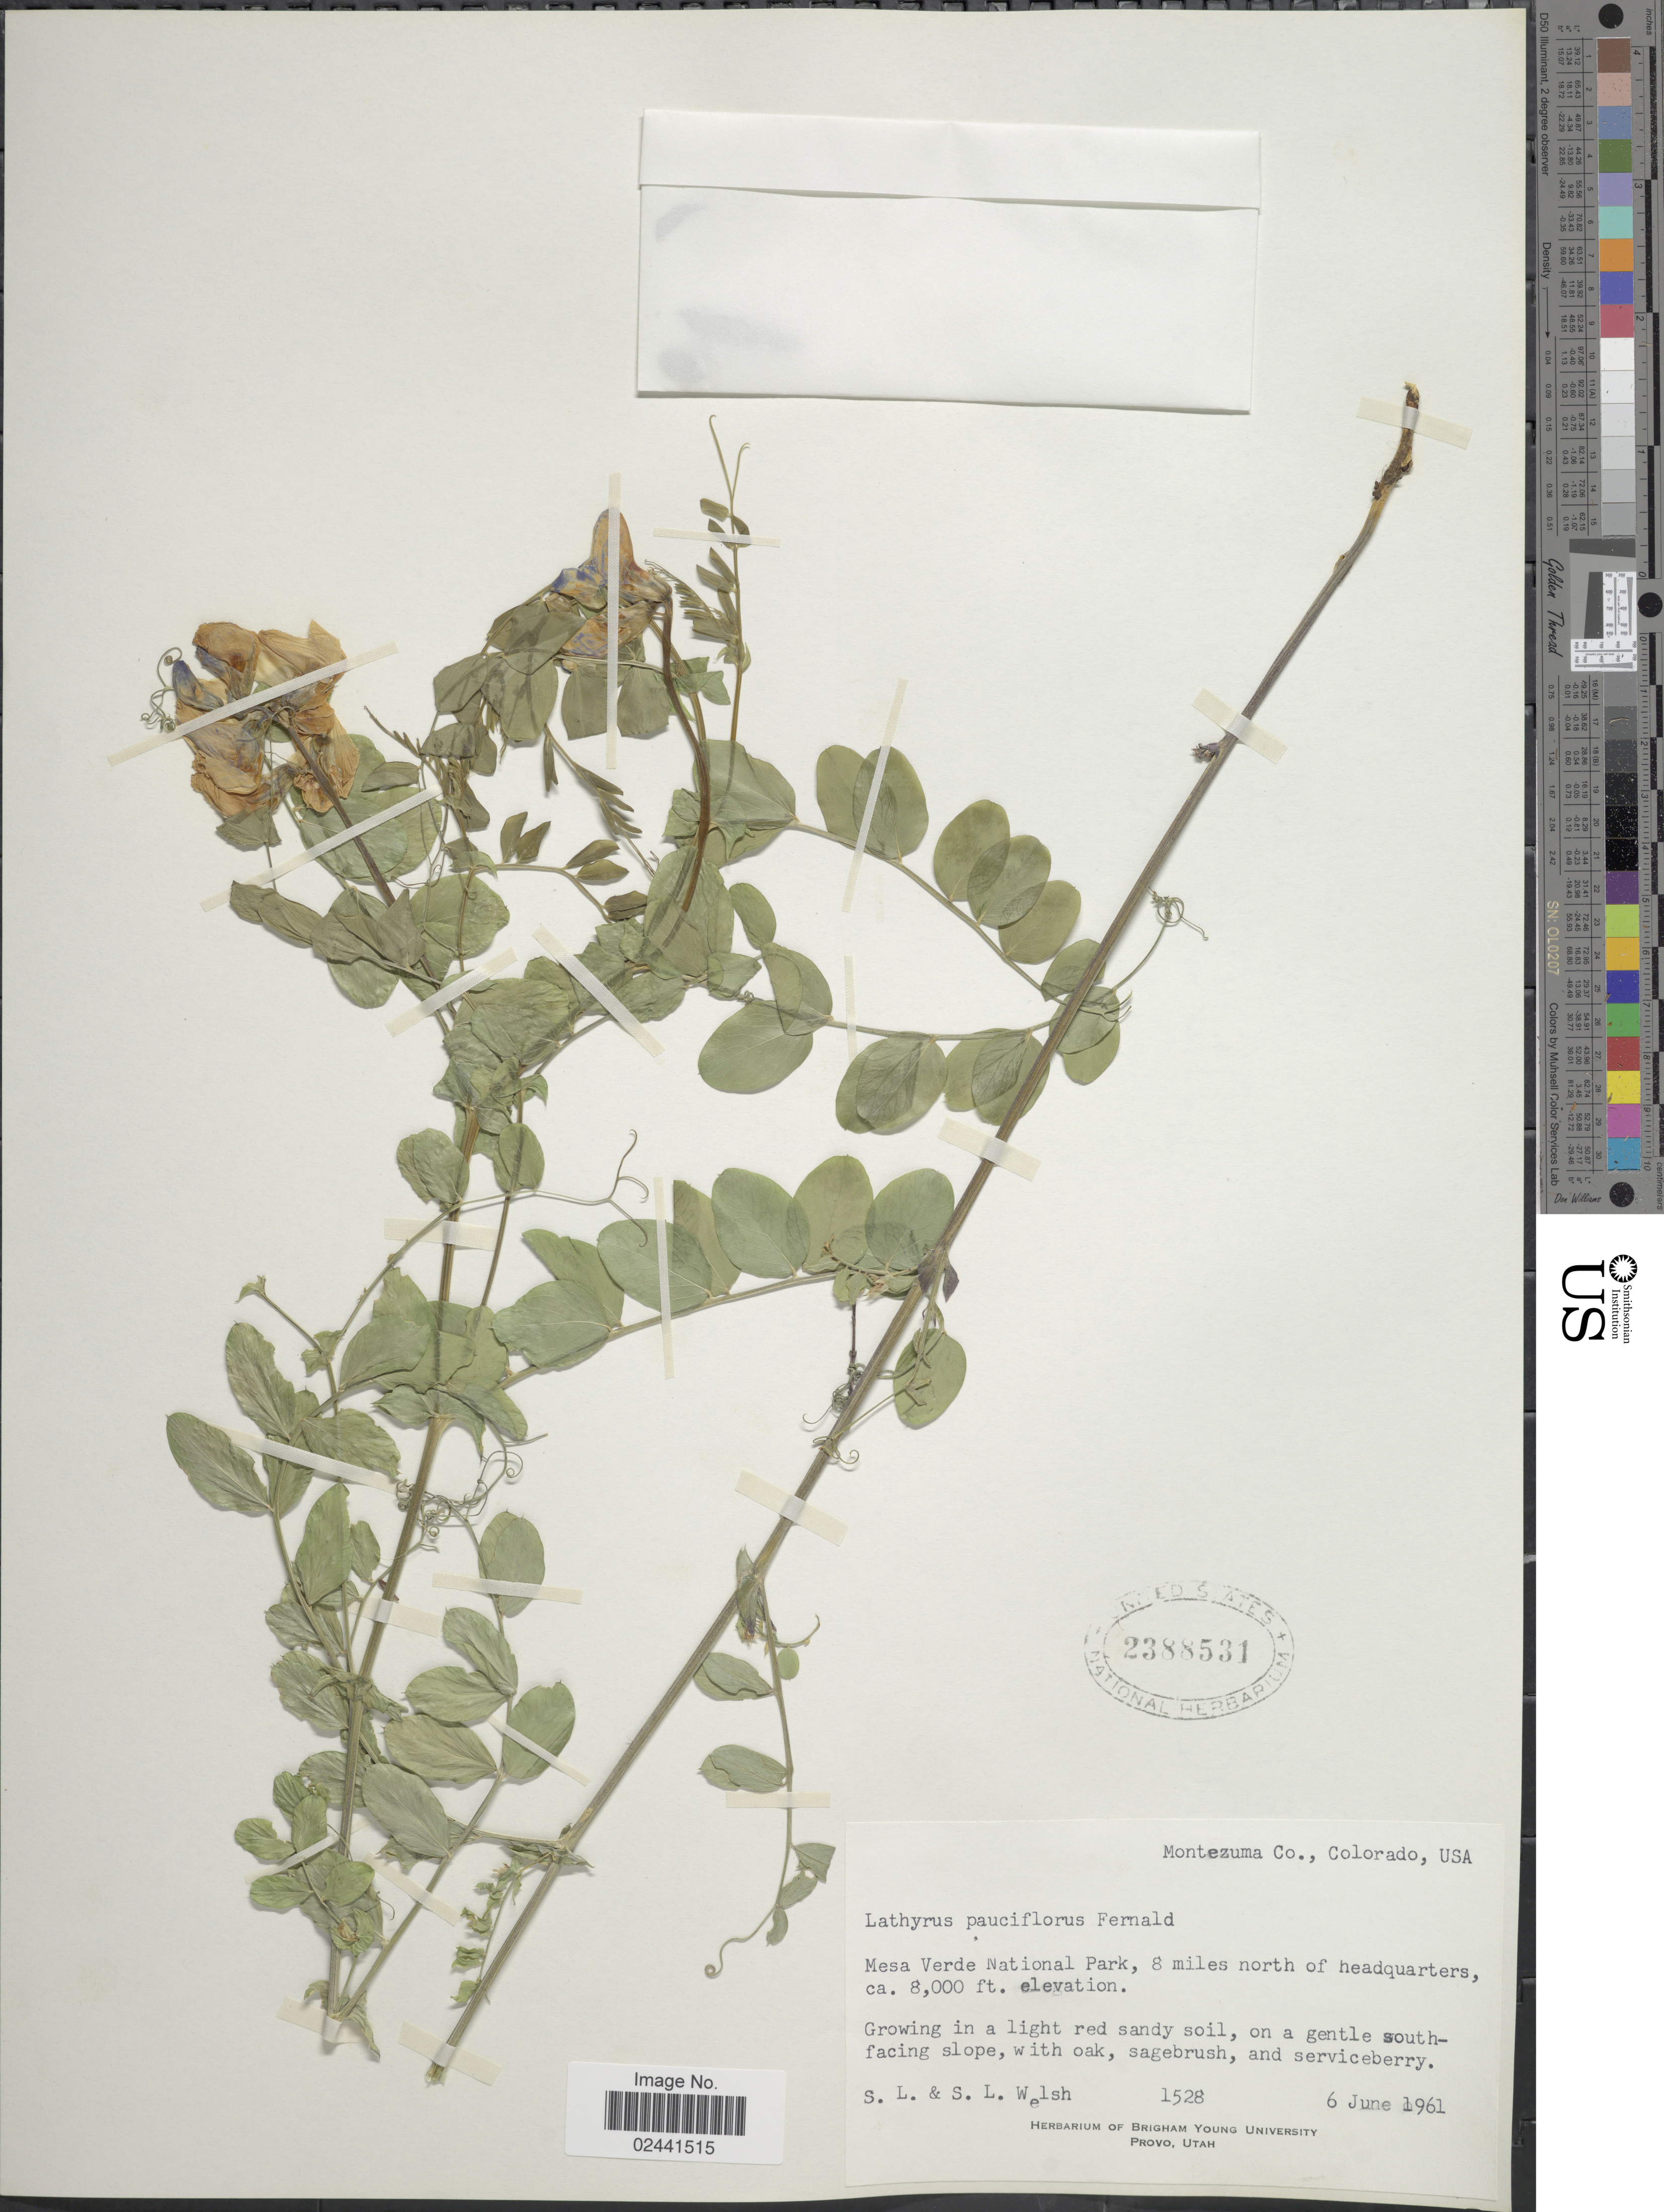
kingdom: Plantae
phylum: Tracheophyta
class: Magnoliopsida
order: Fabales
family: Fabaceae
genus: Lathyrus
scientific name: Lathyrus pauciflorus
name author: Fernald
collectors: S. Welsh & S. Welsh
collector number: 1528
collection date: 1961-06-06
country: United States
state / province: Colorado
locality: Montezuma Co., Mesa Verde National Park, 8 miles north of headquarters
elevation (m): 2438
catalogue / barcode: US 2388531